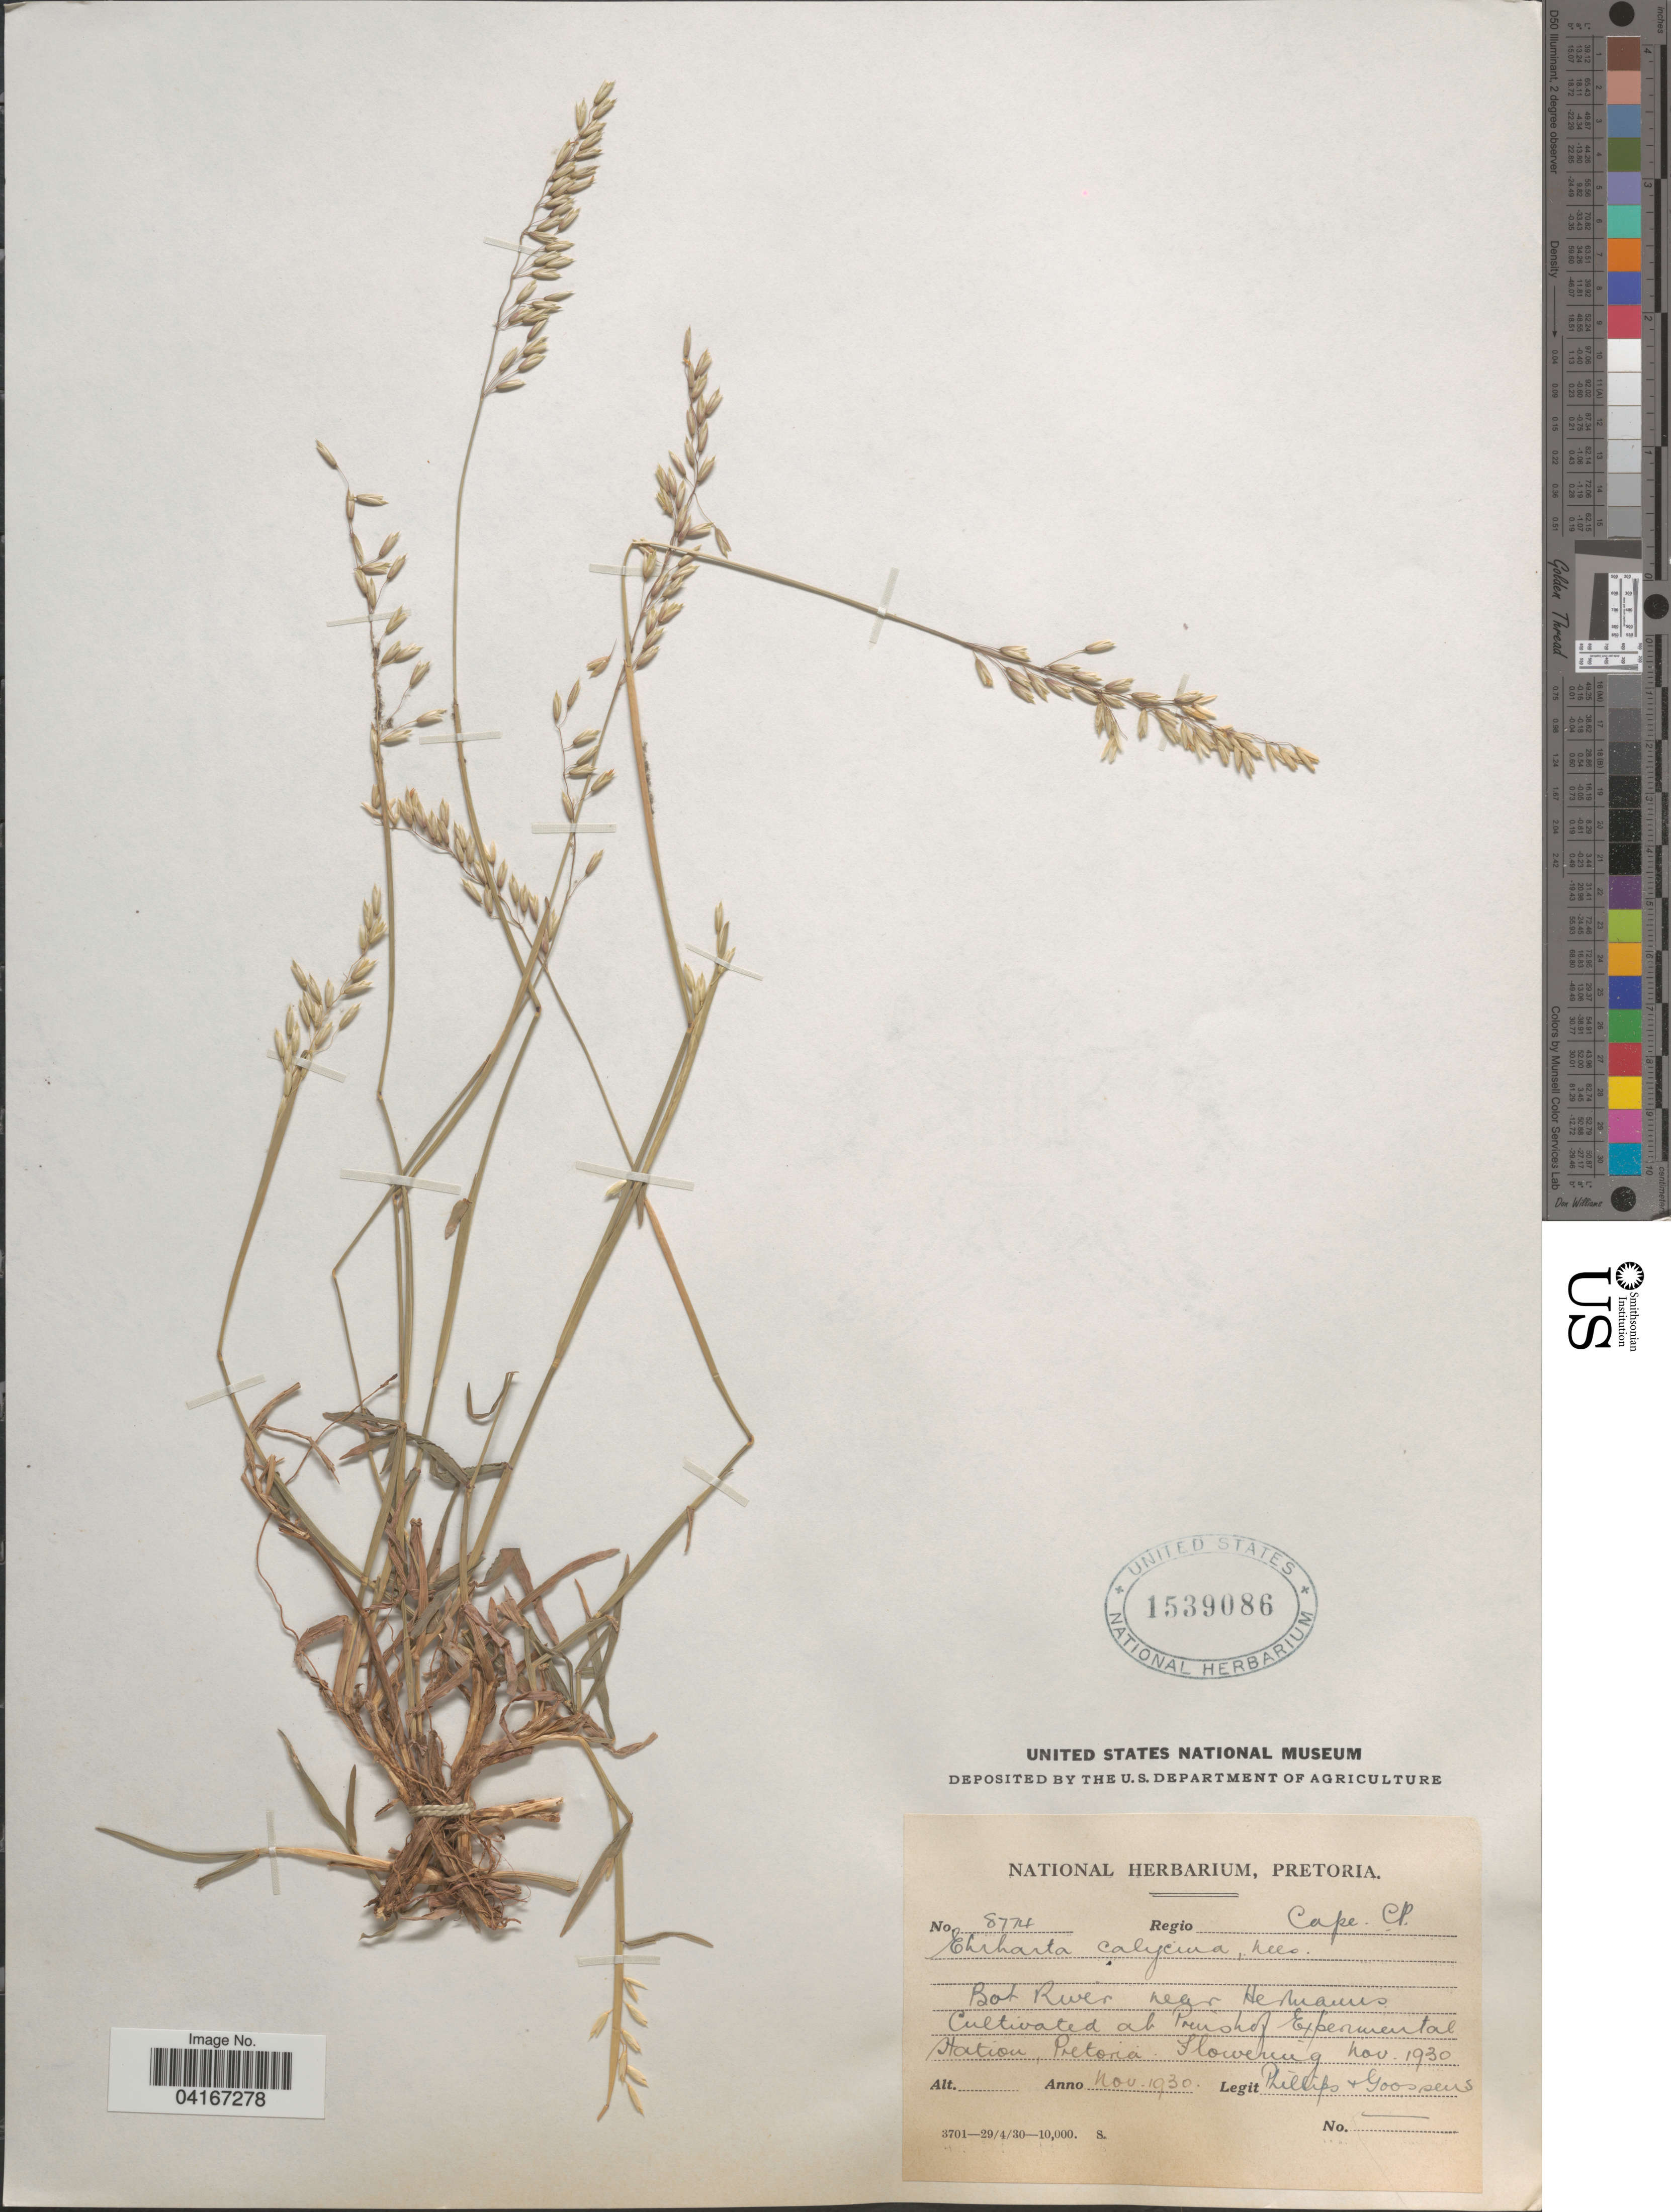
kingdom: Plantae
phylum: Tracheophyta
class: Liliopsida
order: Poales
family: Poaceae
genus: Ehrharta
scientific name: Ehrharta calycina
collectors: -- Phillips & -. Goossens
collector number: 8774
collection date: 1930-11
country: South Africa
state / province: Western Cape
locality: Regio Cape. CP. Bot River near Hermanus.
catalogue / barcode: US 1539086